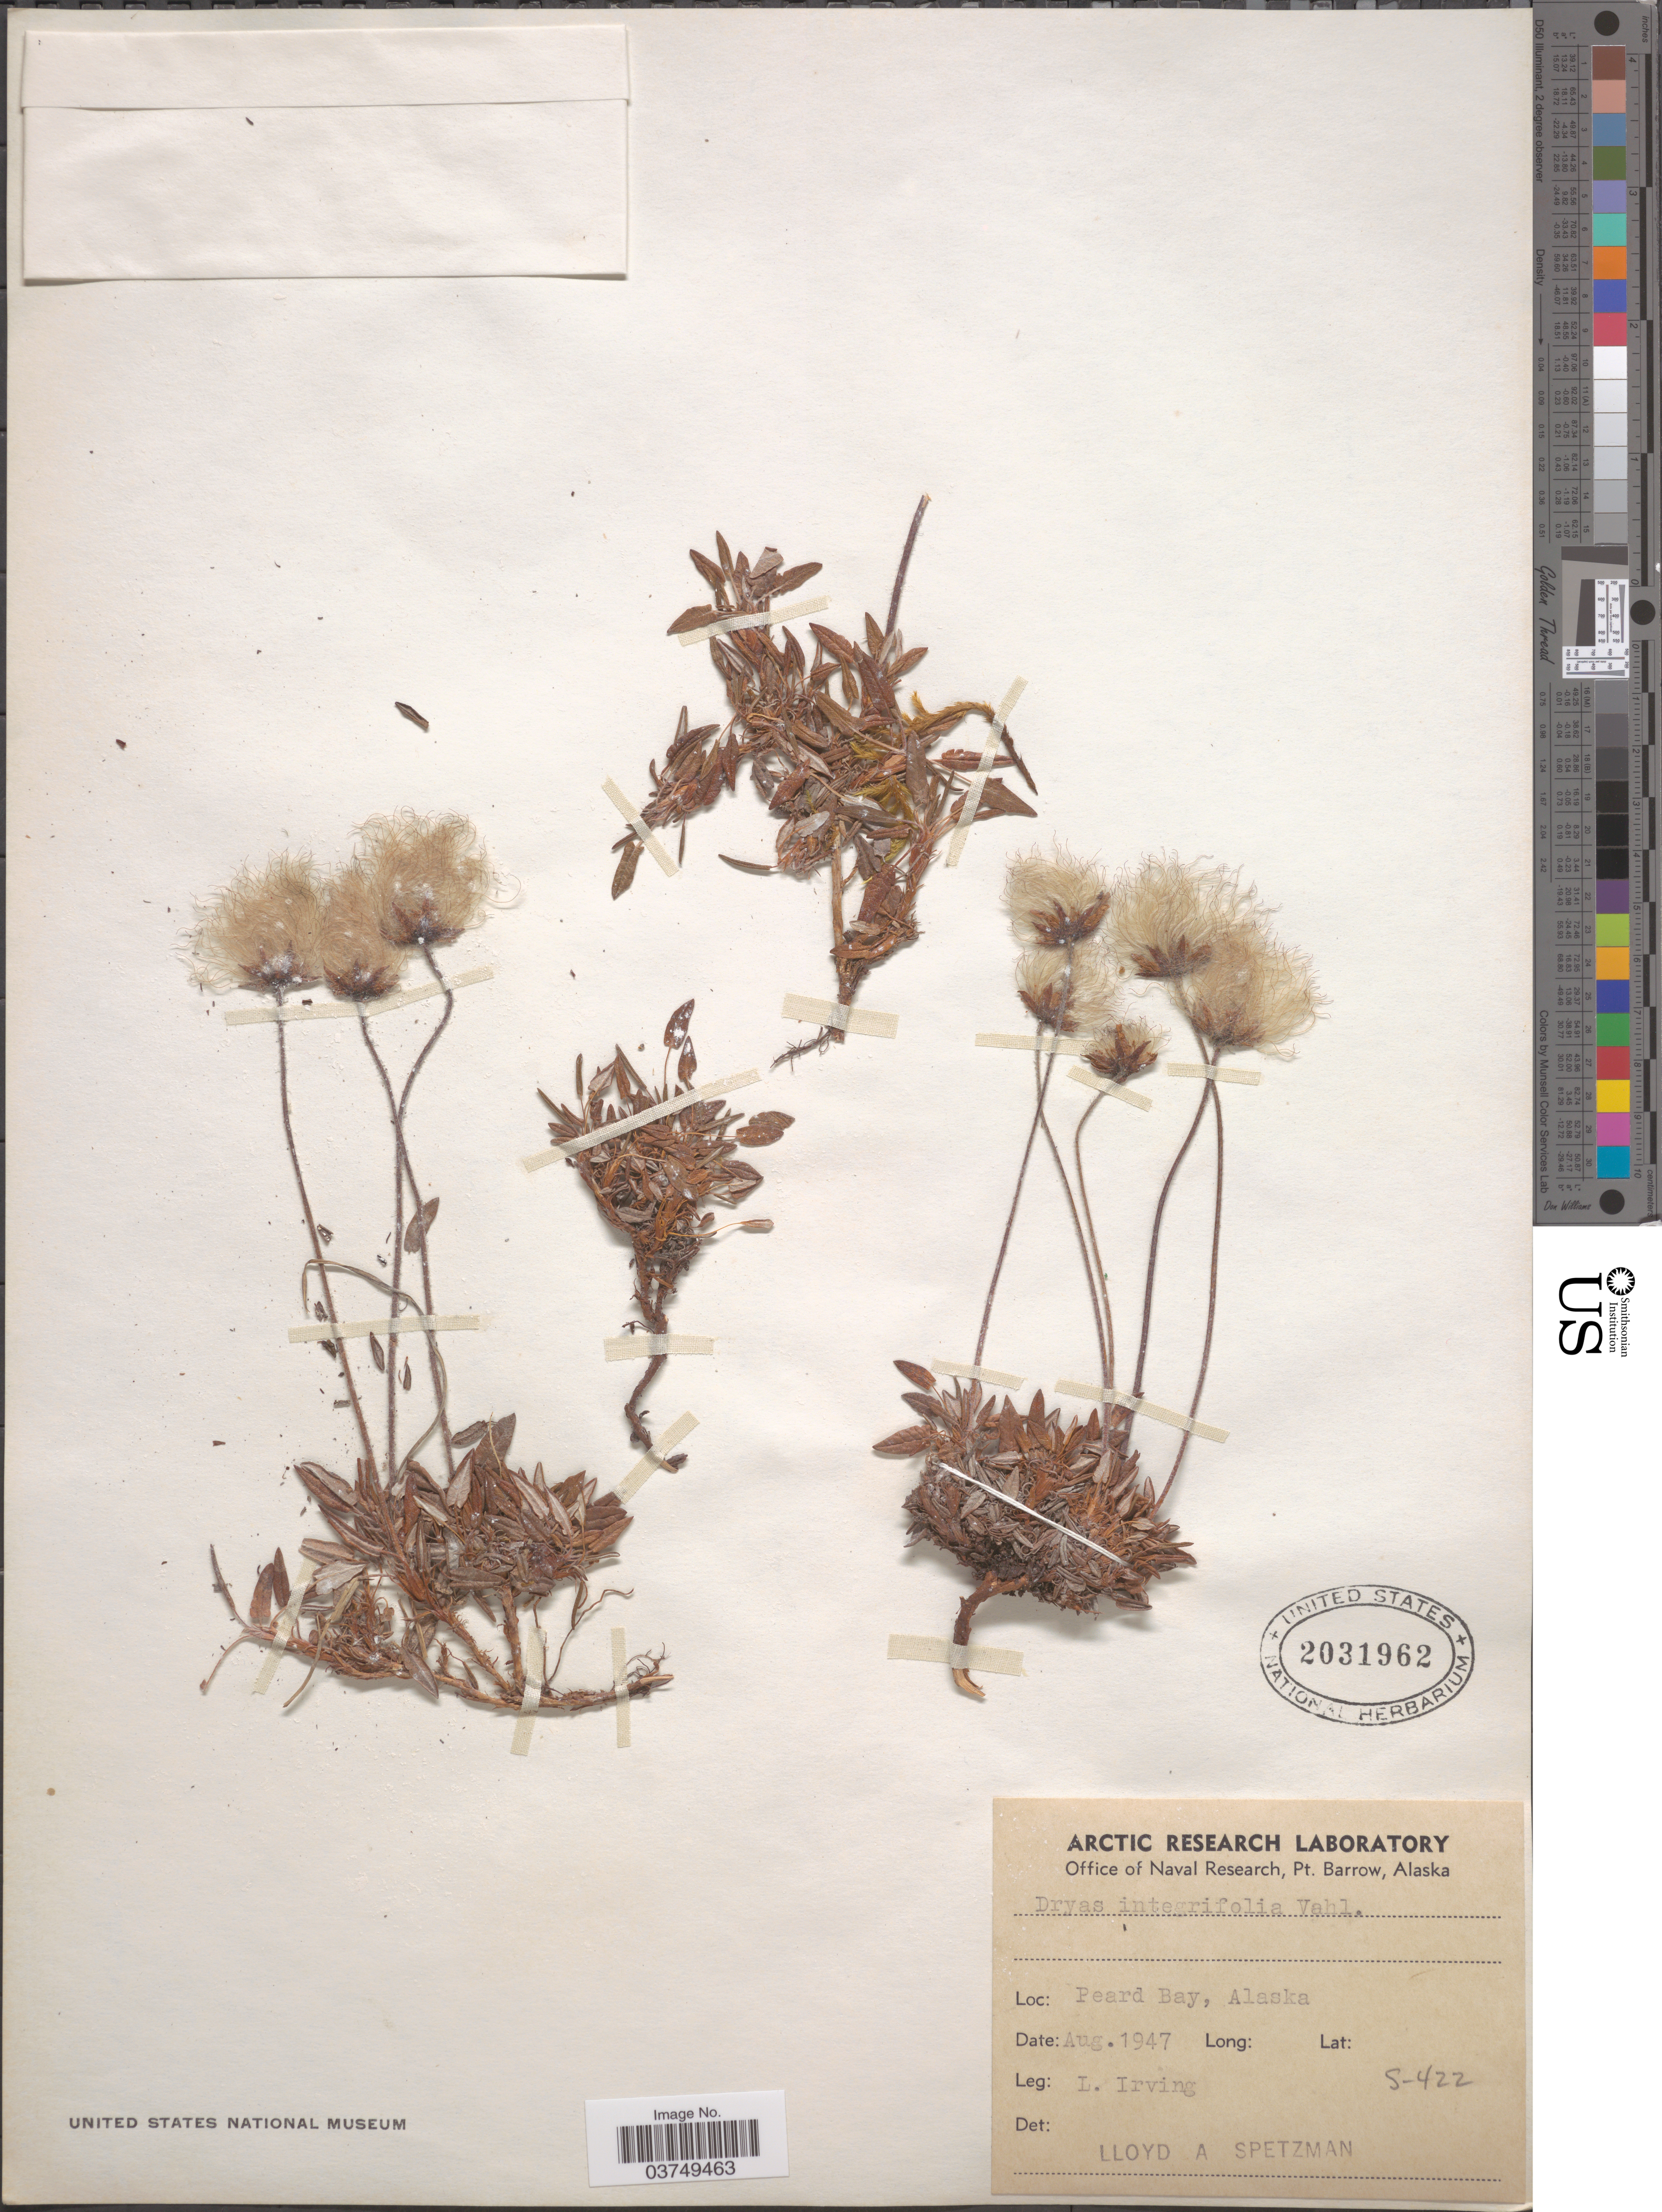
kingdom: Plantae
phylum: Tracheophyta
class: Magnoliopsida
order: Rosales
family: Rosaceae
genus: Dryas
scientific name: Dryas integrifolia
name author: Vahl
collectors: L. Irving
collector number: S422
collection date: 1947-08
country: United States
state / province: Alaska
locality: Peard Bay.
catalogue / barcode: US 2031962